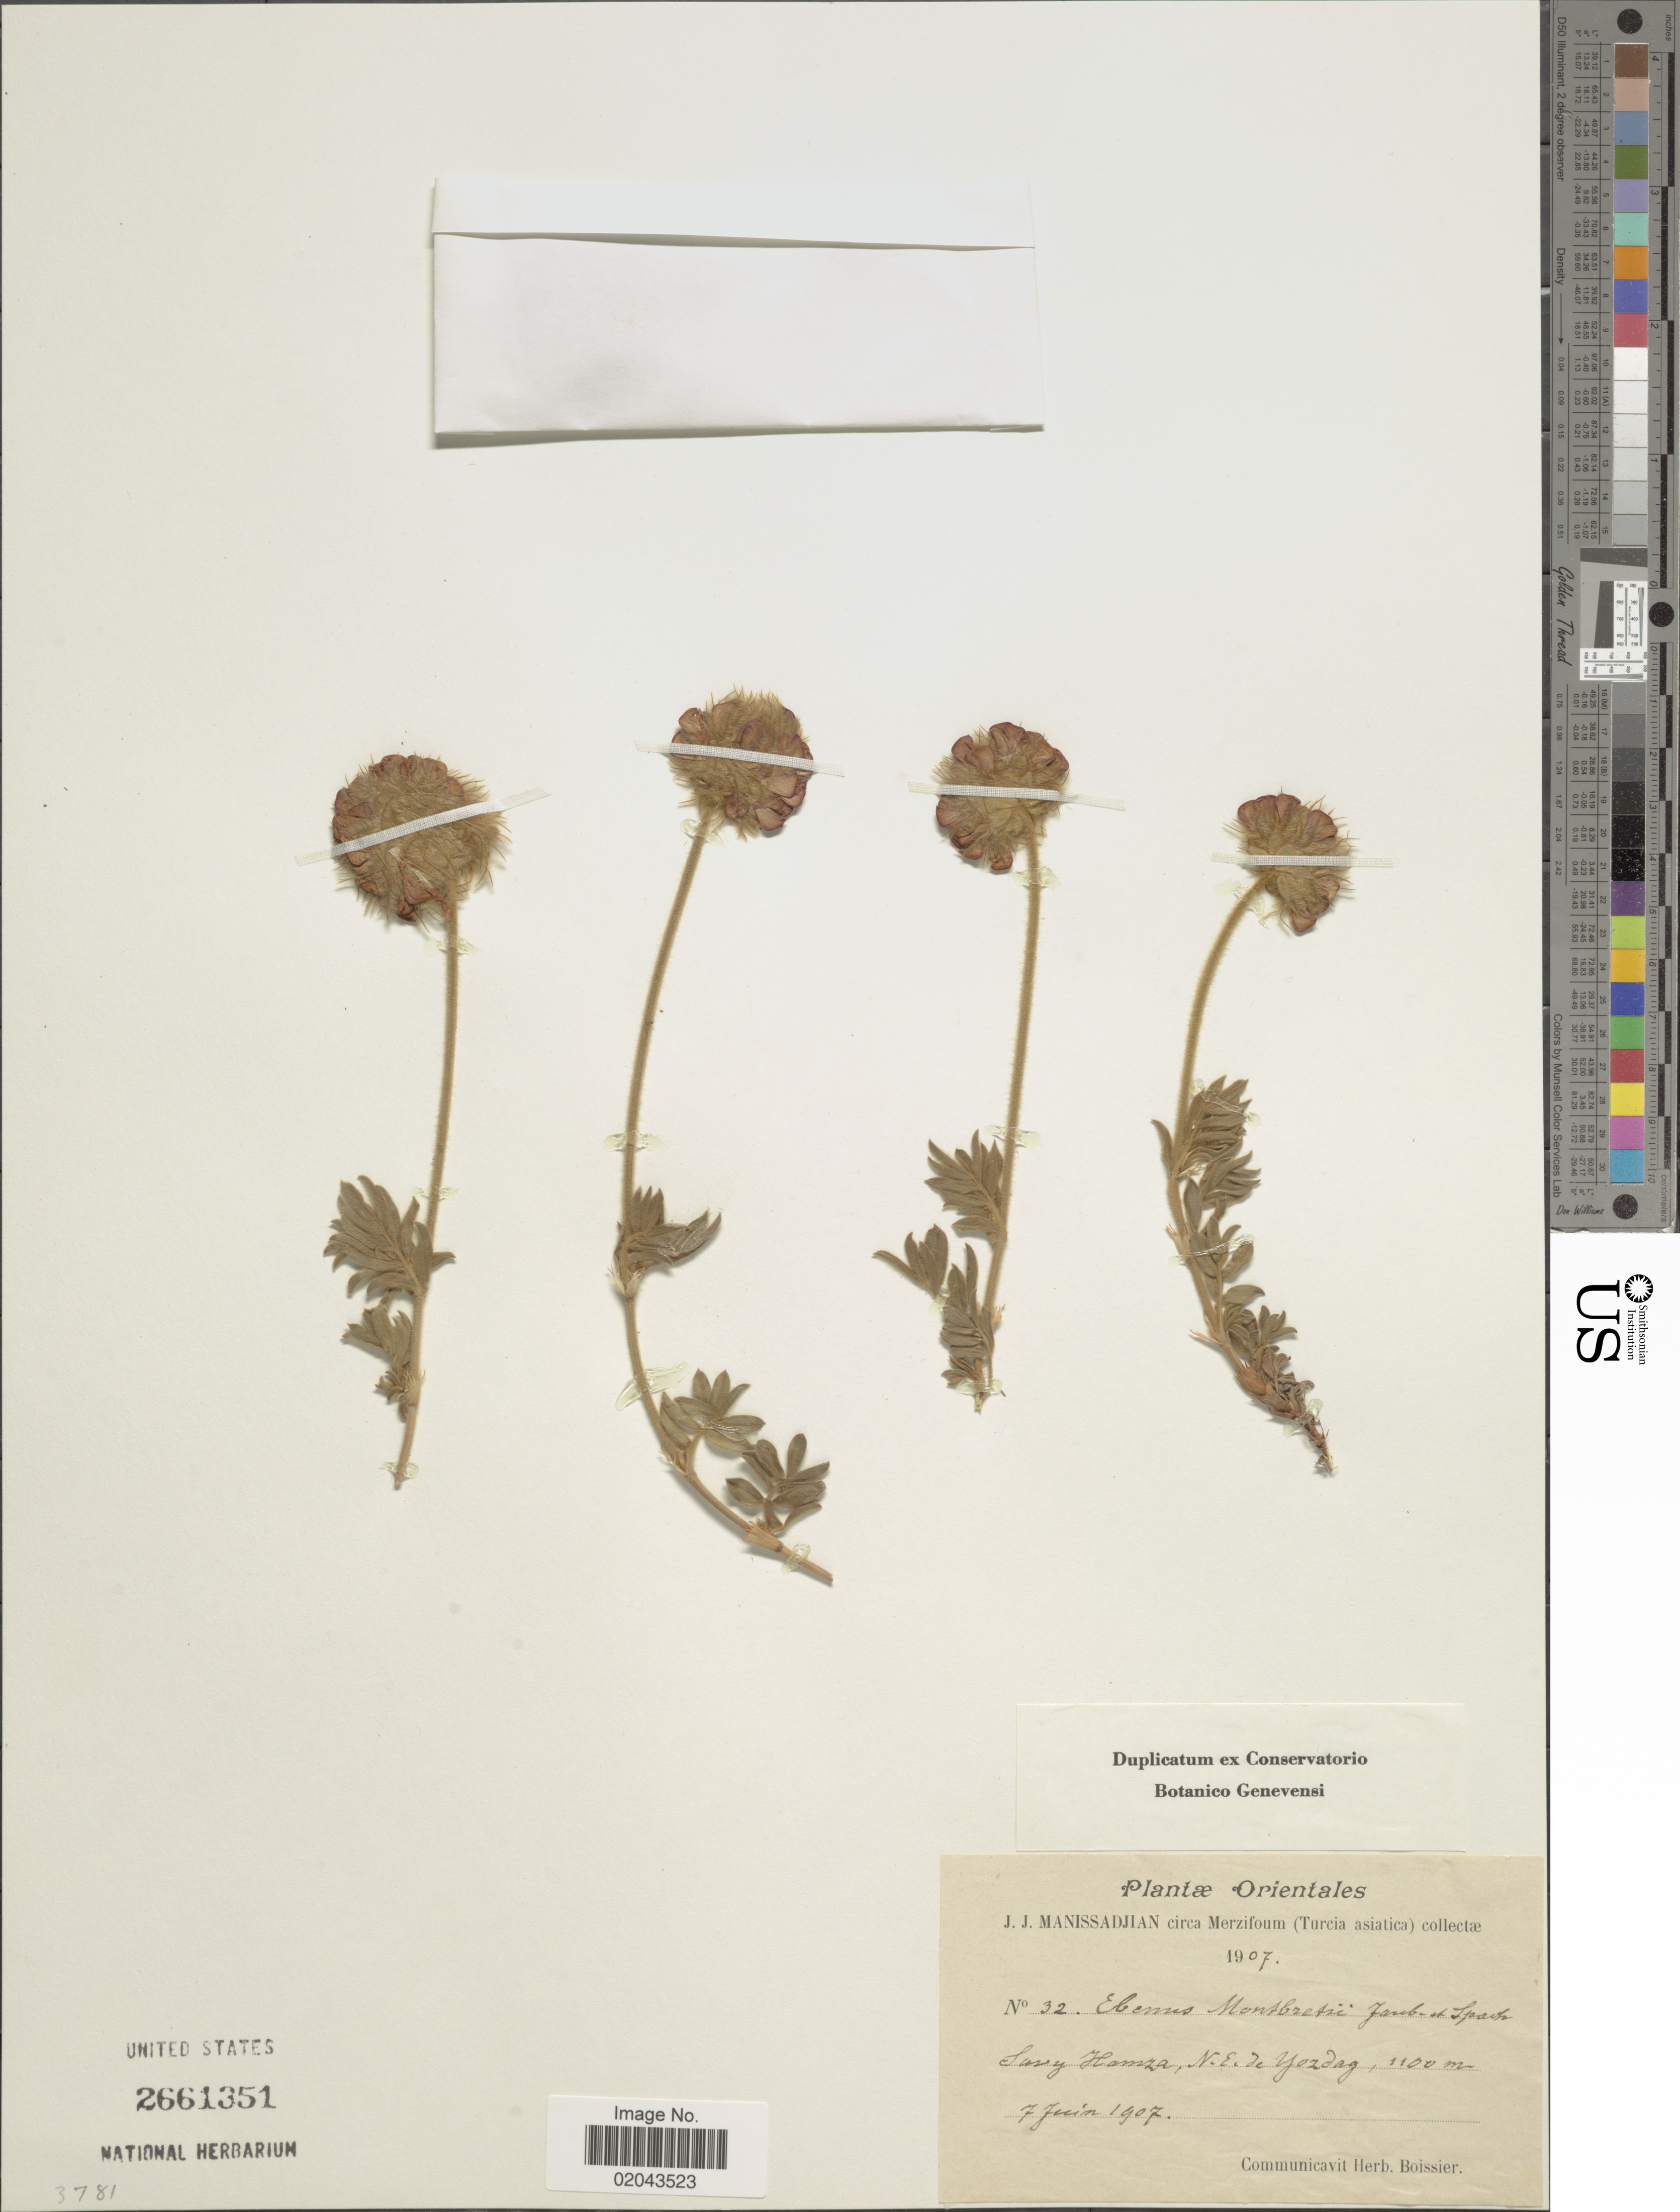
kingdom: Plantae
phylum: Tracheophyta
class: Magnoliopsida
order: Fabales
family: Fabaceae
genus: Ebenus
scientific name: Ebenus montbretii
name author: Jaub. & Spach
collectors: J. Manissadjian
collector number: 32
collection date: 1907-07-07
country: Turkey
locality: Orientales, circa Merzifoum (Turcia asiatica),Sury Hamza, N.E. de Yozdag [interpreted].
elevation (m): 1100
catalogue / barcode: US 2661351